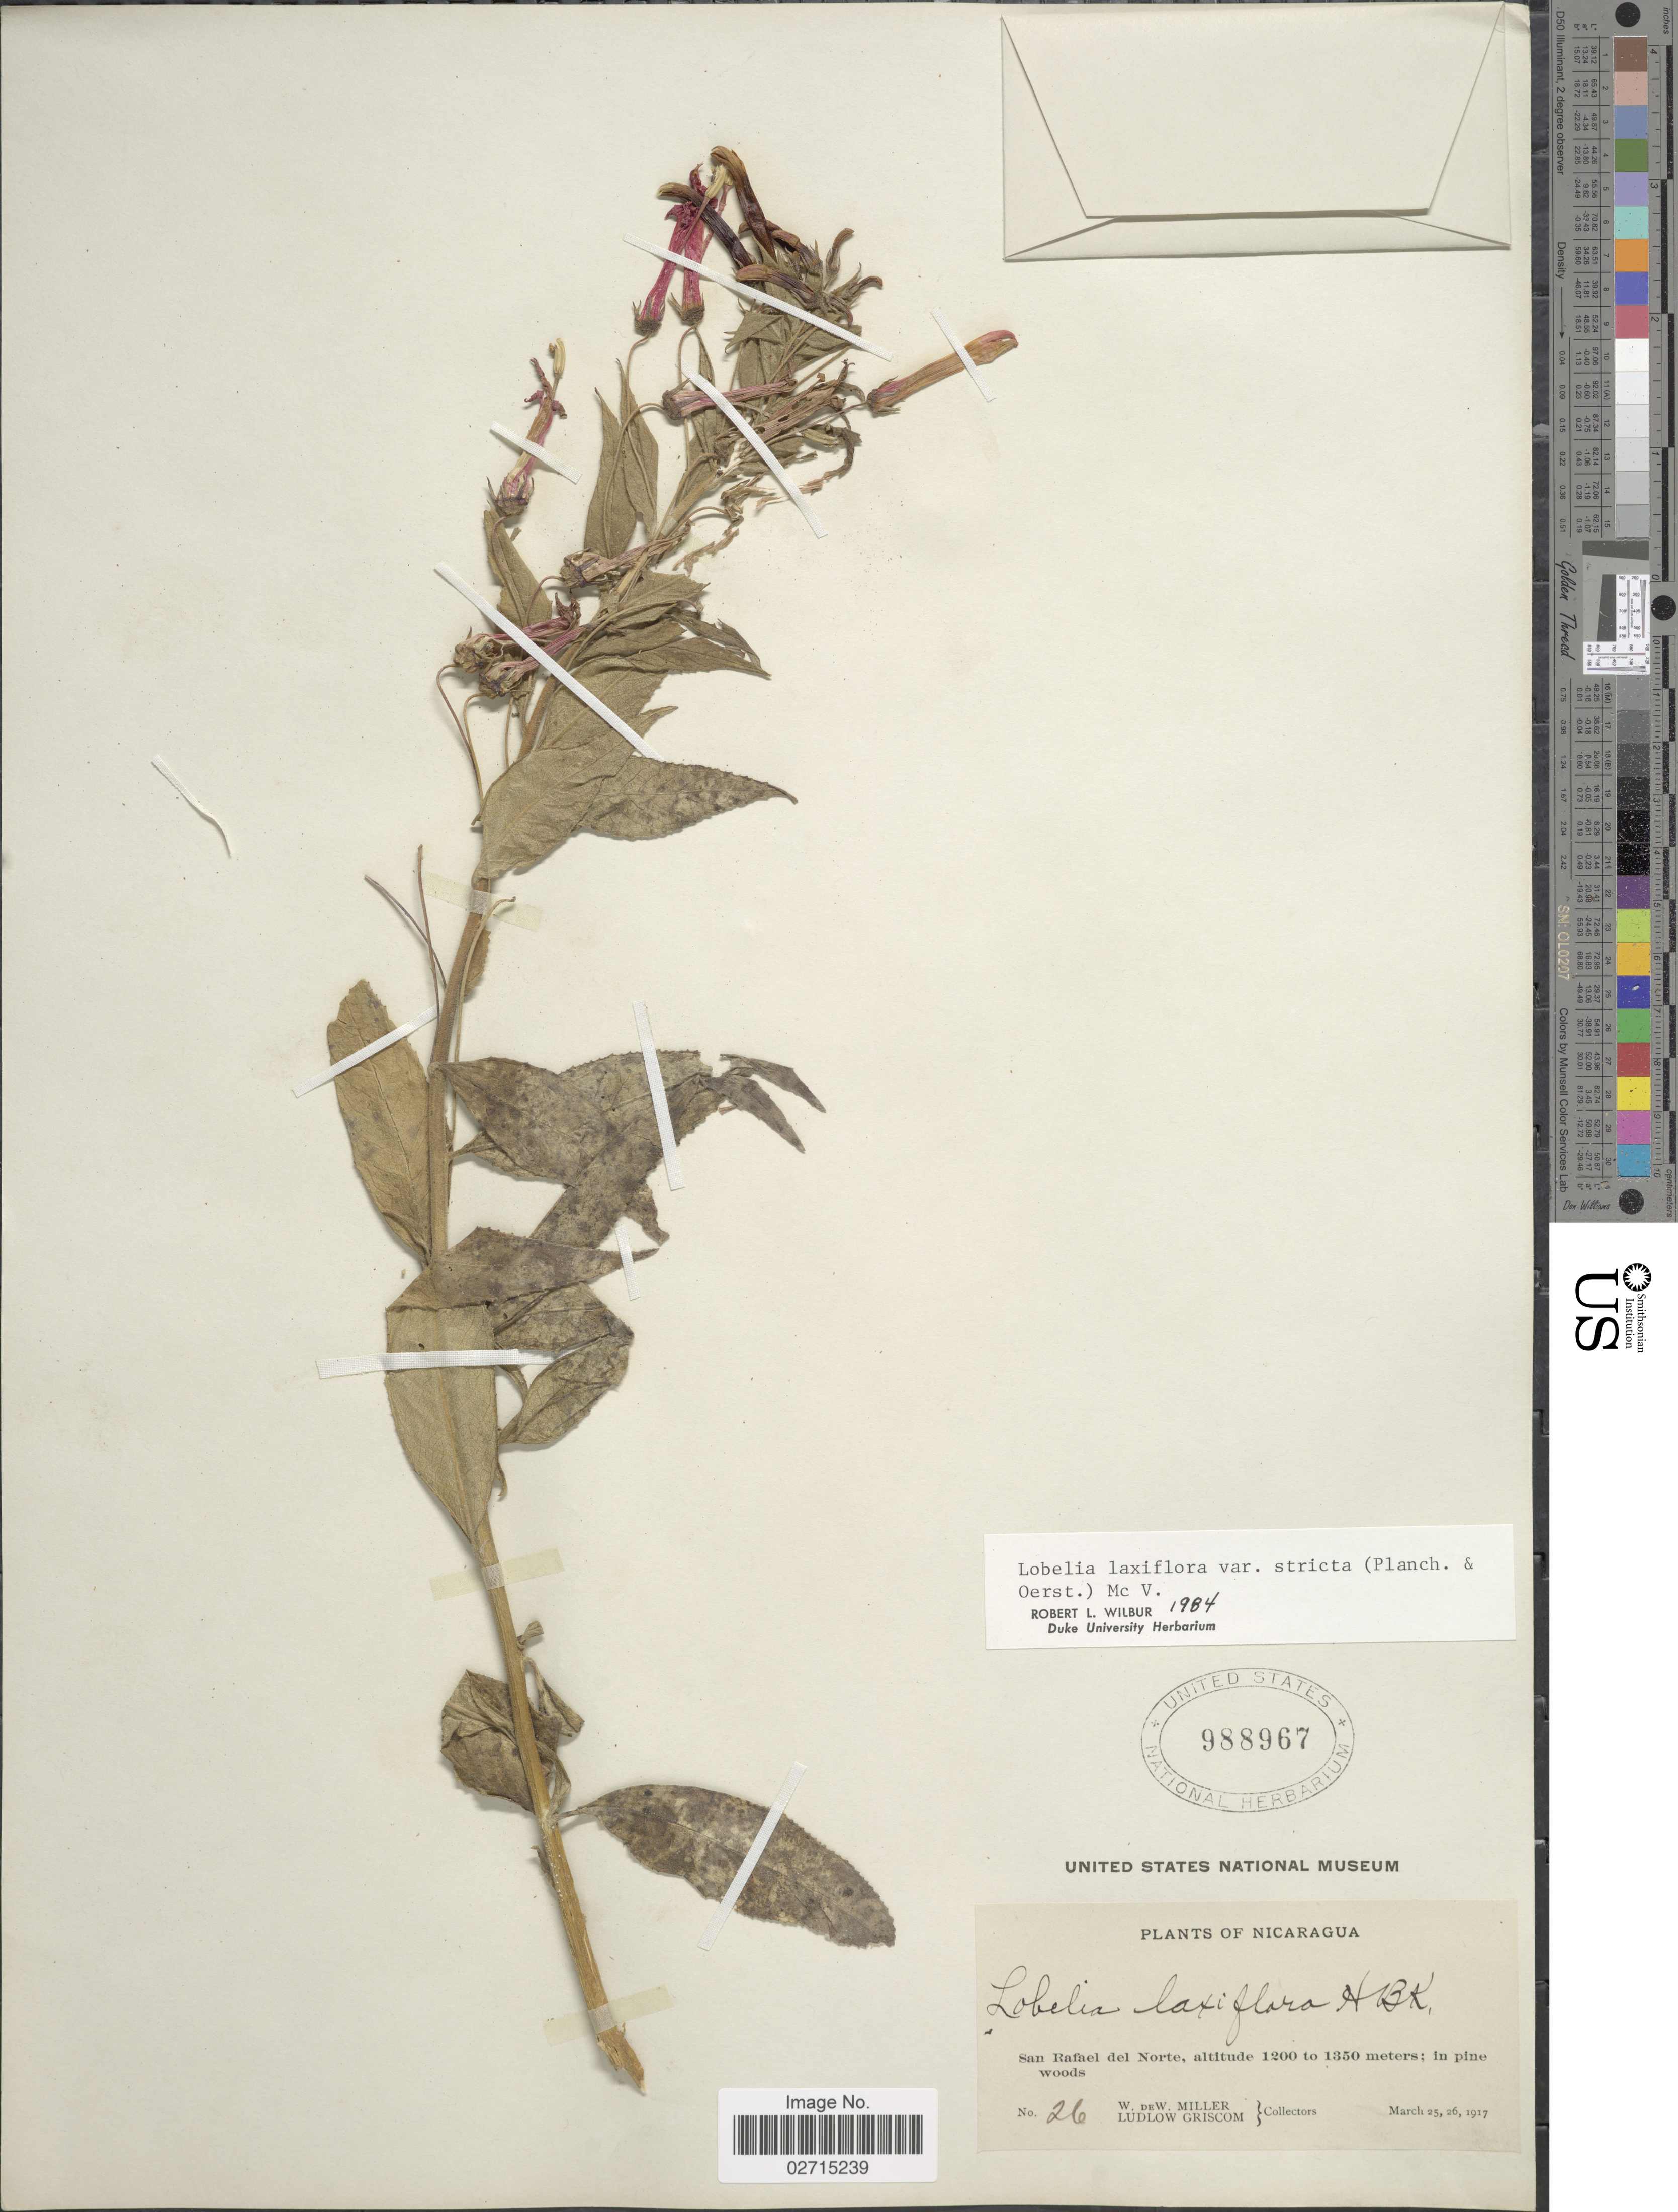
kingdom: Plantae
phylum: Tracheophyta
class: Magnoliopsida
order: Asterales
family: Campanulaceae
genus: Lobelia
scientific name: Lobelia laxiflora var. stricta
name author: (Planch. & Oerst.) McVaugh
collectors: W. De Witt Miller & L. Griscom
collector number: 26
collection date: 1917-03-25/1917-03-26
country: Nicaragua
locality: San Rafael del Norte; in pine woods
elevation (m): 1200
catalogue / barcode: US 988967